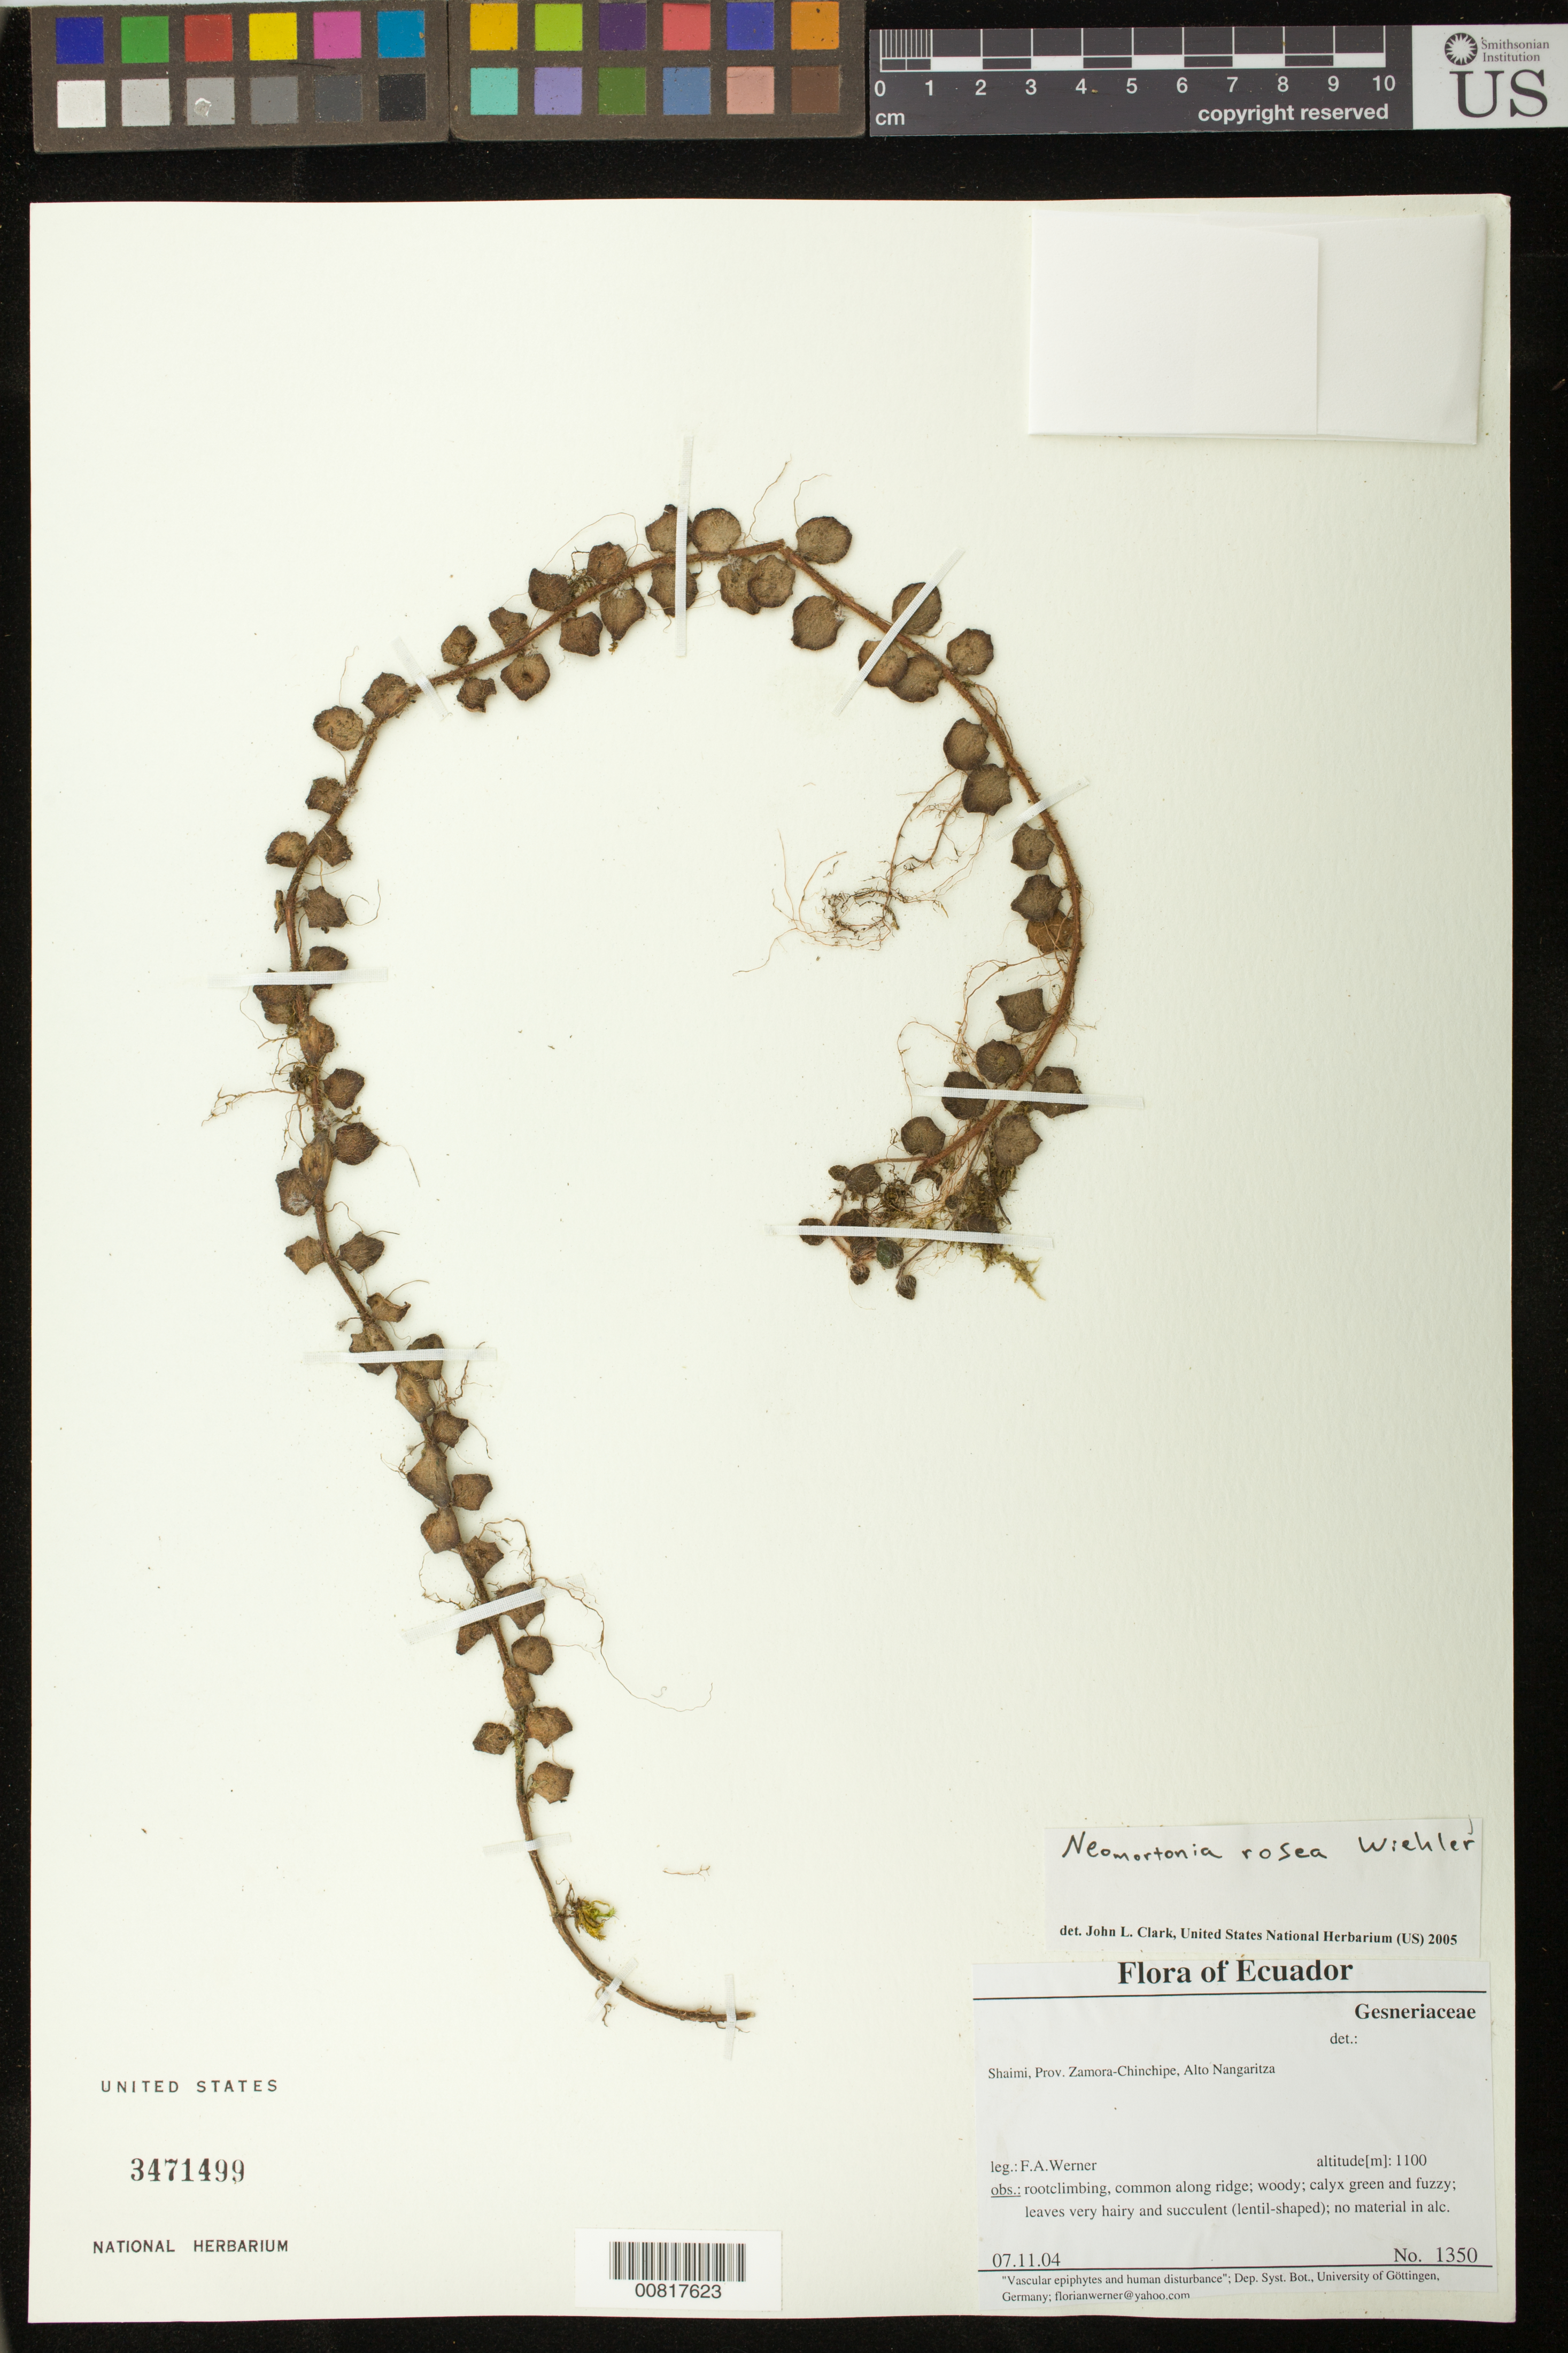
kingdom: Plantae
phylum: Tracheophyta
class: Magnoliopsida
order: Lamiales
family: Gesneriaceae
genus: Neomortonia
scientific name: Neomortonia rosea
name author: Wiehler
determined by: Clark, J. L., (SEL), The Marie Selby Botanical Garden (UNITED STATES)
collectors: F. Werner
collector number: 1350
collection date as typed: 06 Nov 2004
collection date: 2004-11-06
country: Ecuador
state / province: Zamora-Chinchipe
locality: Shaimi, Prov. Zamora-Chinchipe, Alto Nangaritza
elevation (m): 1100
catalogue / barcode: US 3471499